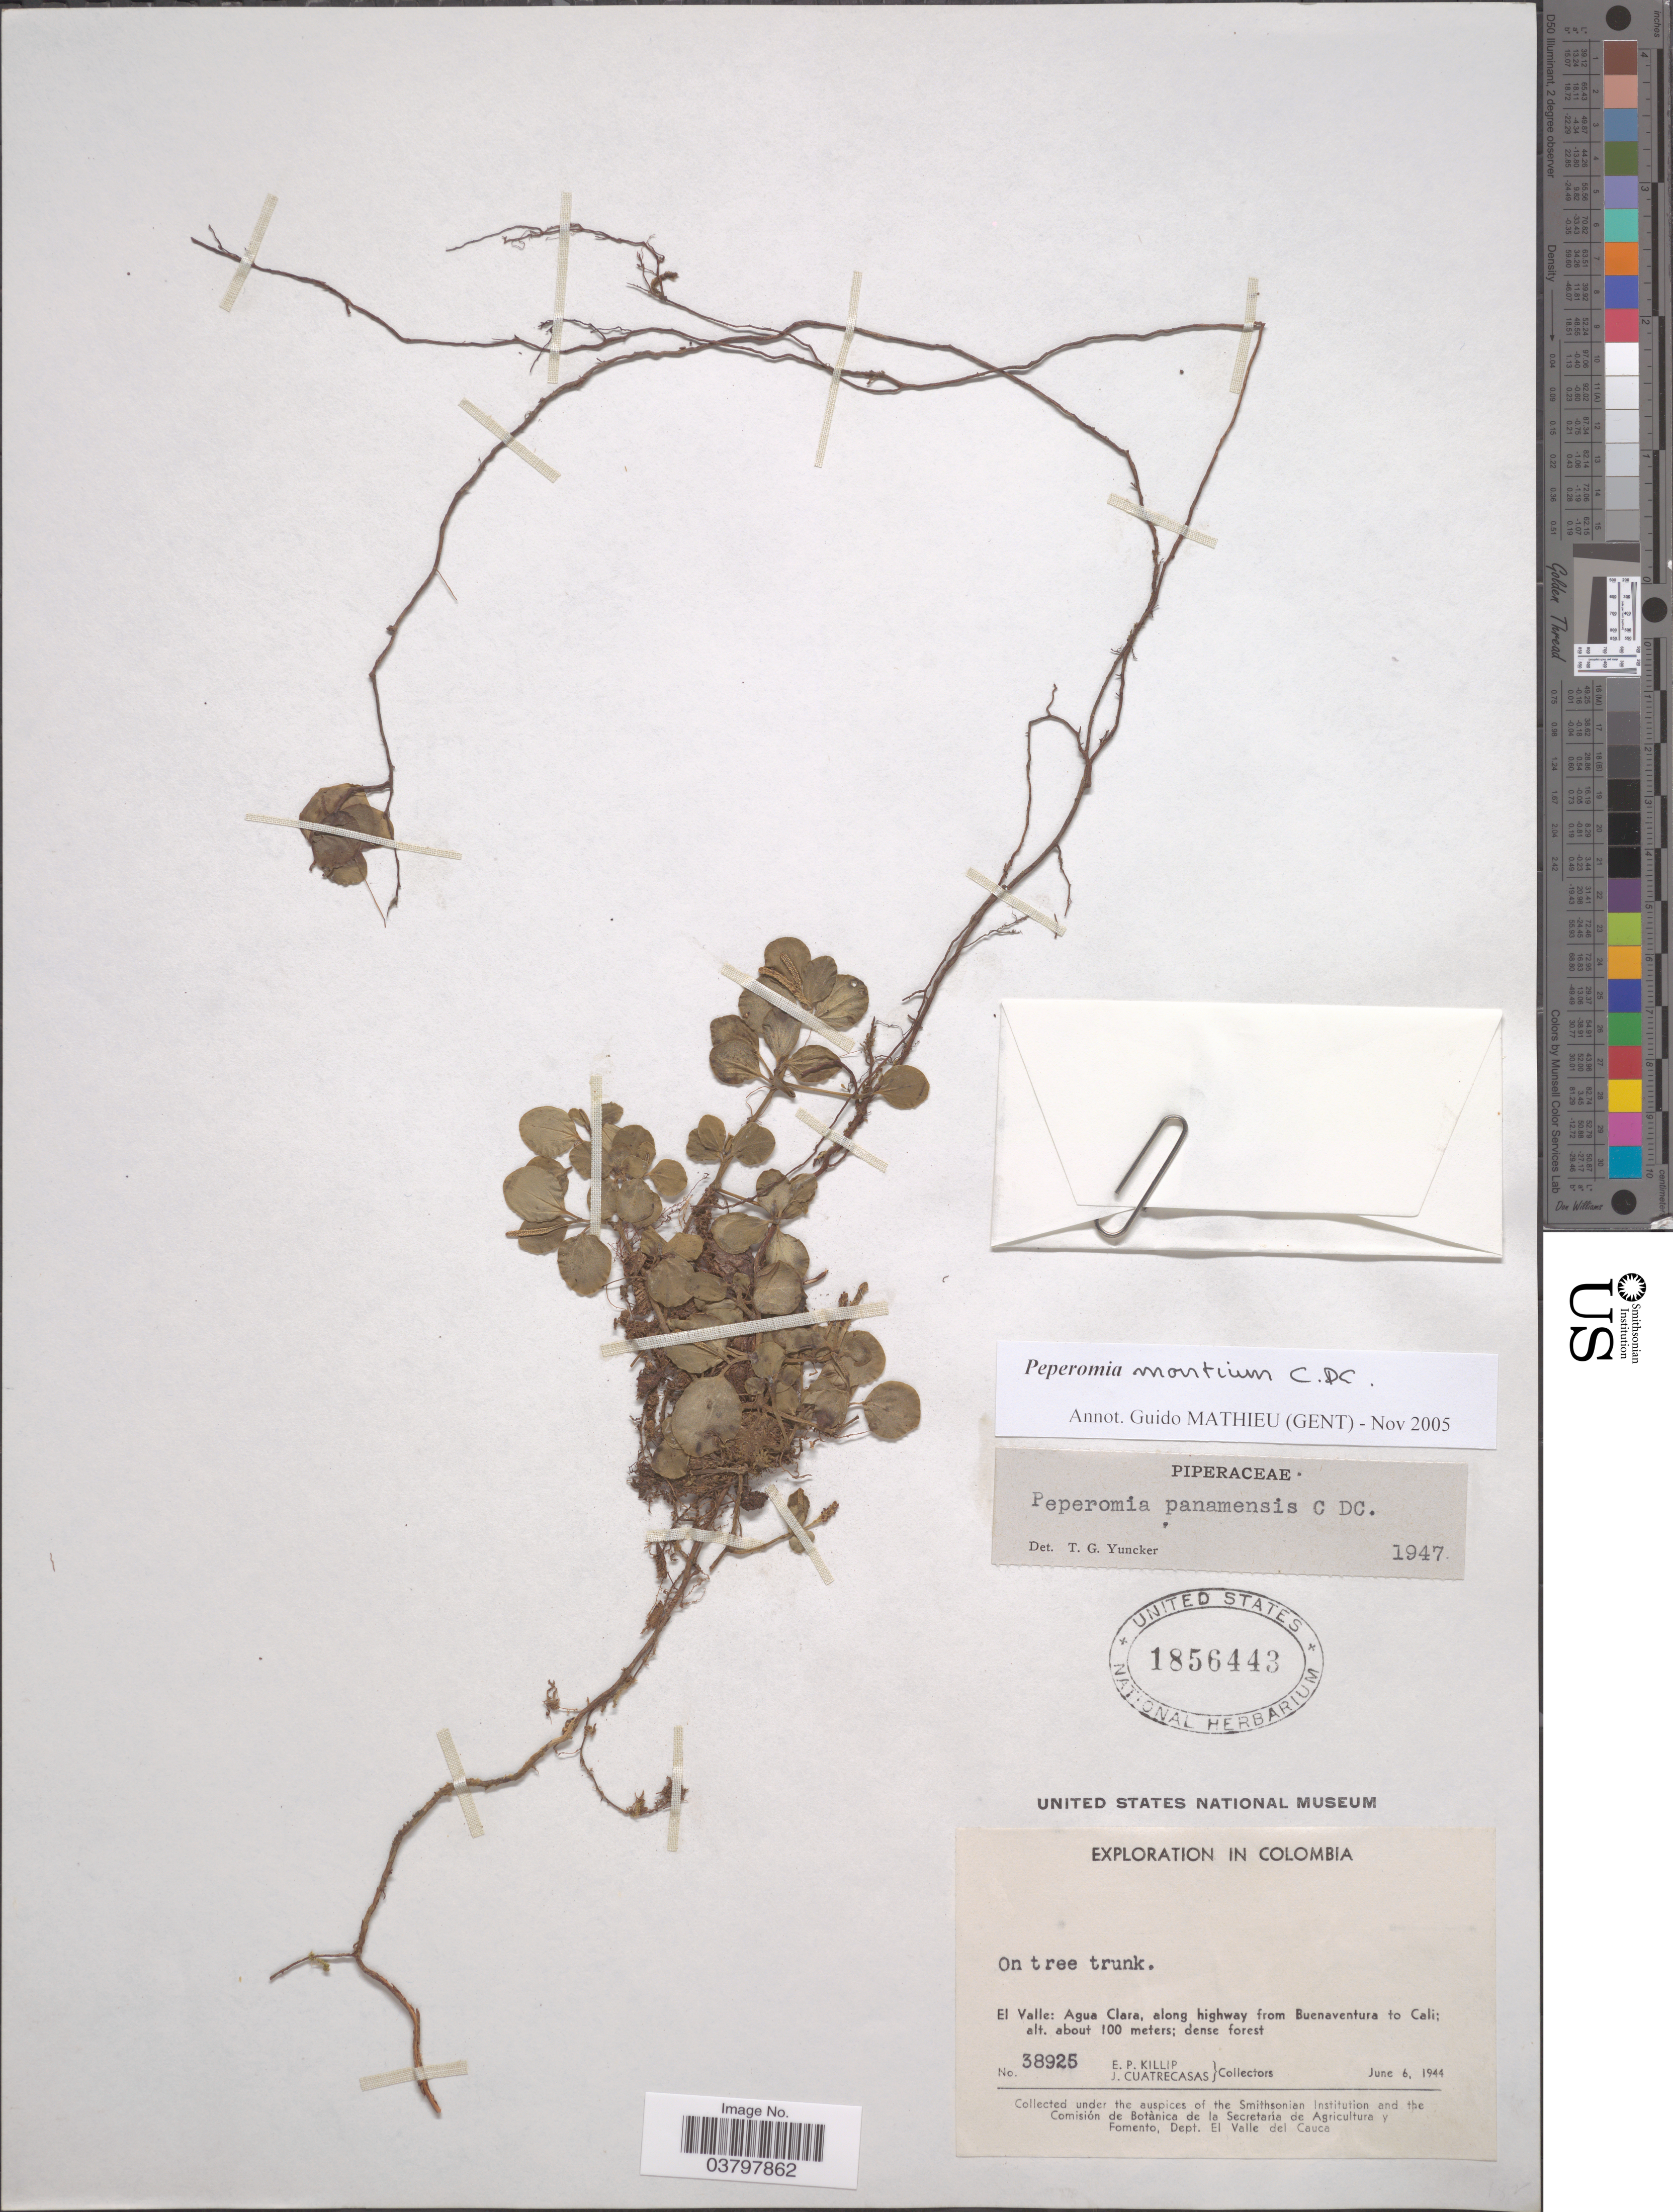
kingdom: Plantae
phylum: Tracheophyta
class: Magnoliopsida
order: Piperales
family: Piperaceae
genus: Peperomia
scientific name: Peperomia montium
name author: C. DC.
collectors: E. P. Killip & J. Cuatrecasas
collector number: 38925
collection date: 1944-06-06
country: Colombia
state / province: Valle del Cauca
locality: El Valle: Agua Clara, along highway from Buenaventura to Cali.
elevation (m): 100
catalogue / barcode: US 1856443